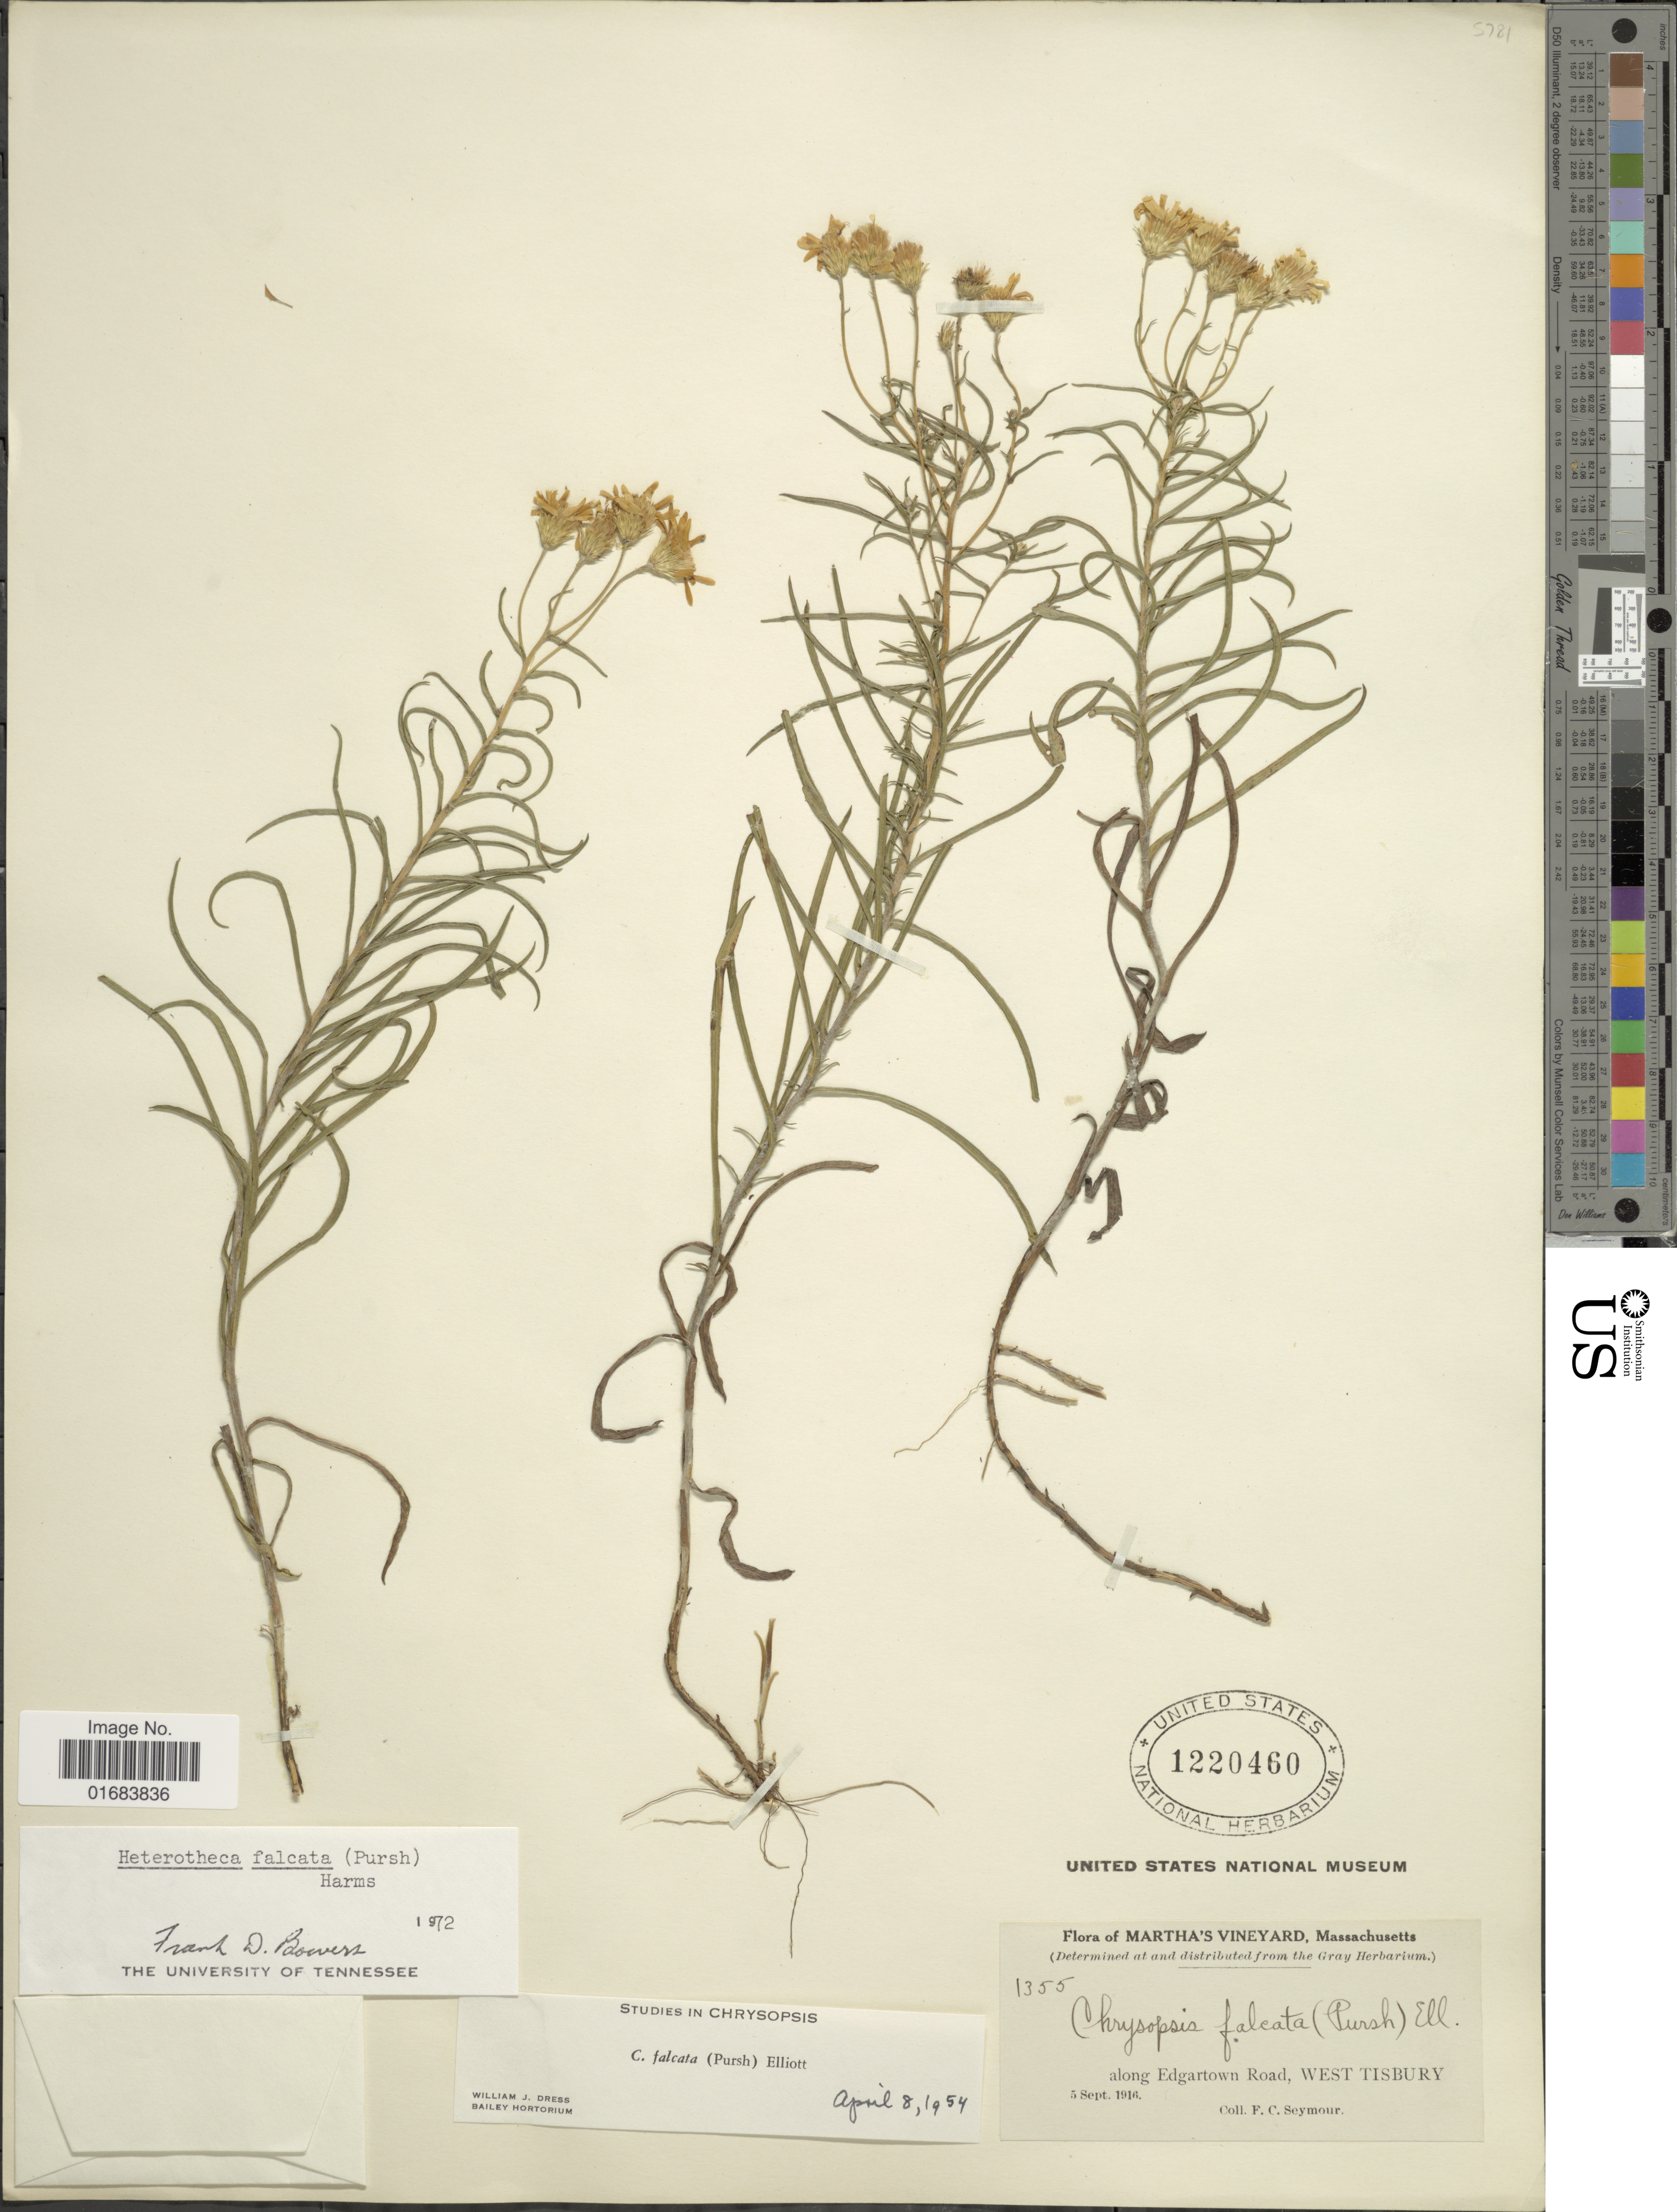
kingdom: Plantae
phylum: Tracheophyta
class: Magnoliopsida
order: Asterales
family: Asteraceae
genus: Pityopsis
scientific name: Pityopsis falcata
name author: (Pursh) Nutt.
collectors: F. Seymor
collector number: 1355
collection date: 1916-09-05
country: United States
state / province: Massachusetts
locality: Martha's Vineyard, along Edgartown Road, West Tisbury.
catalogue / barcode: US 1220460